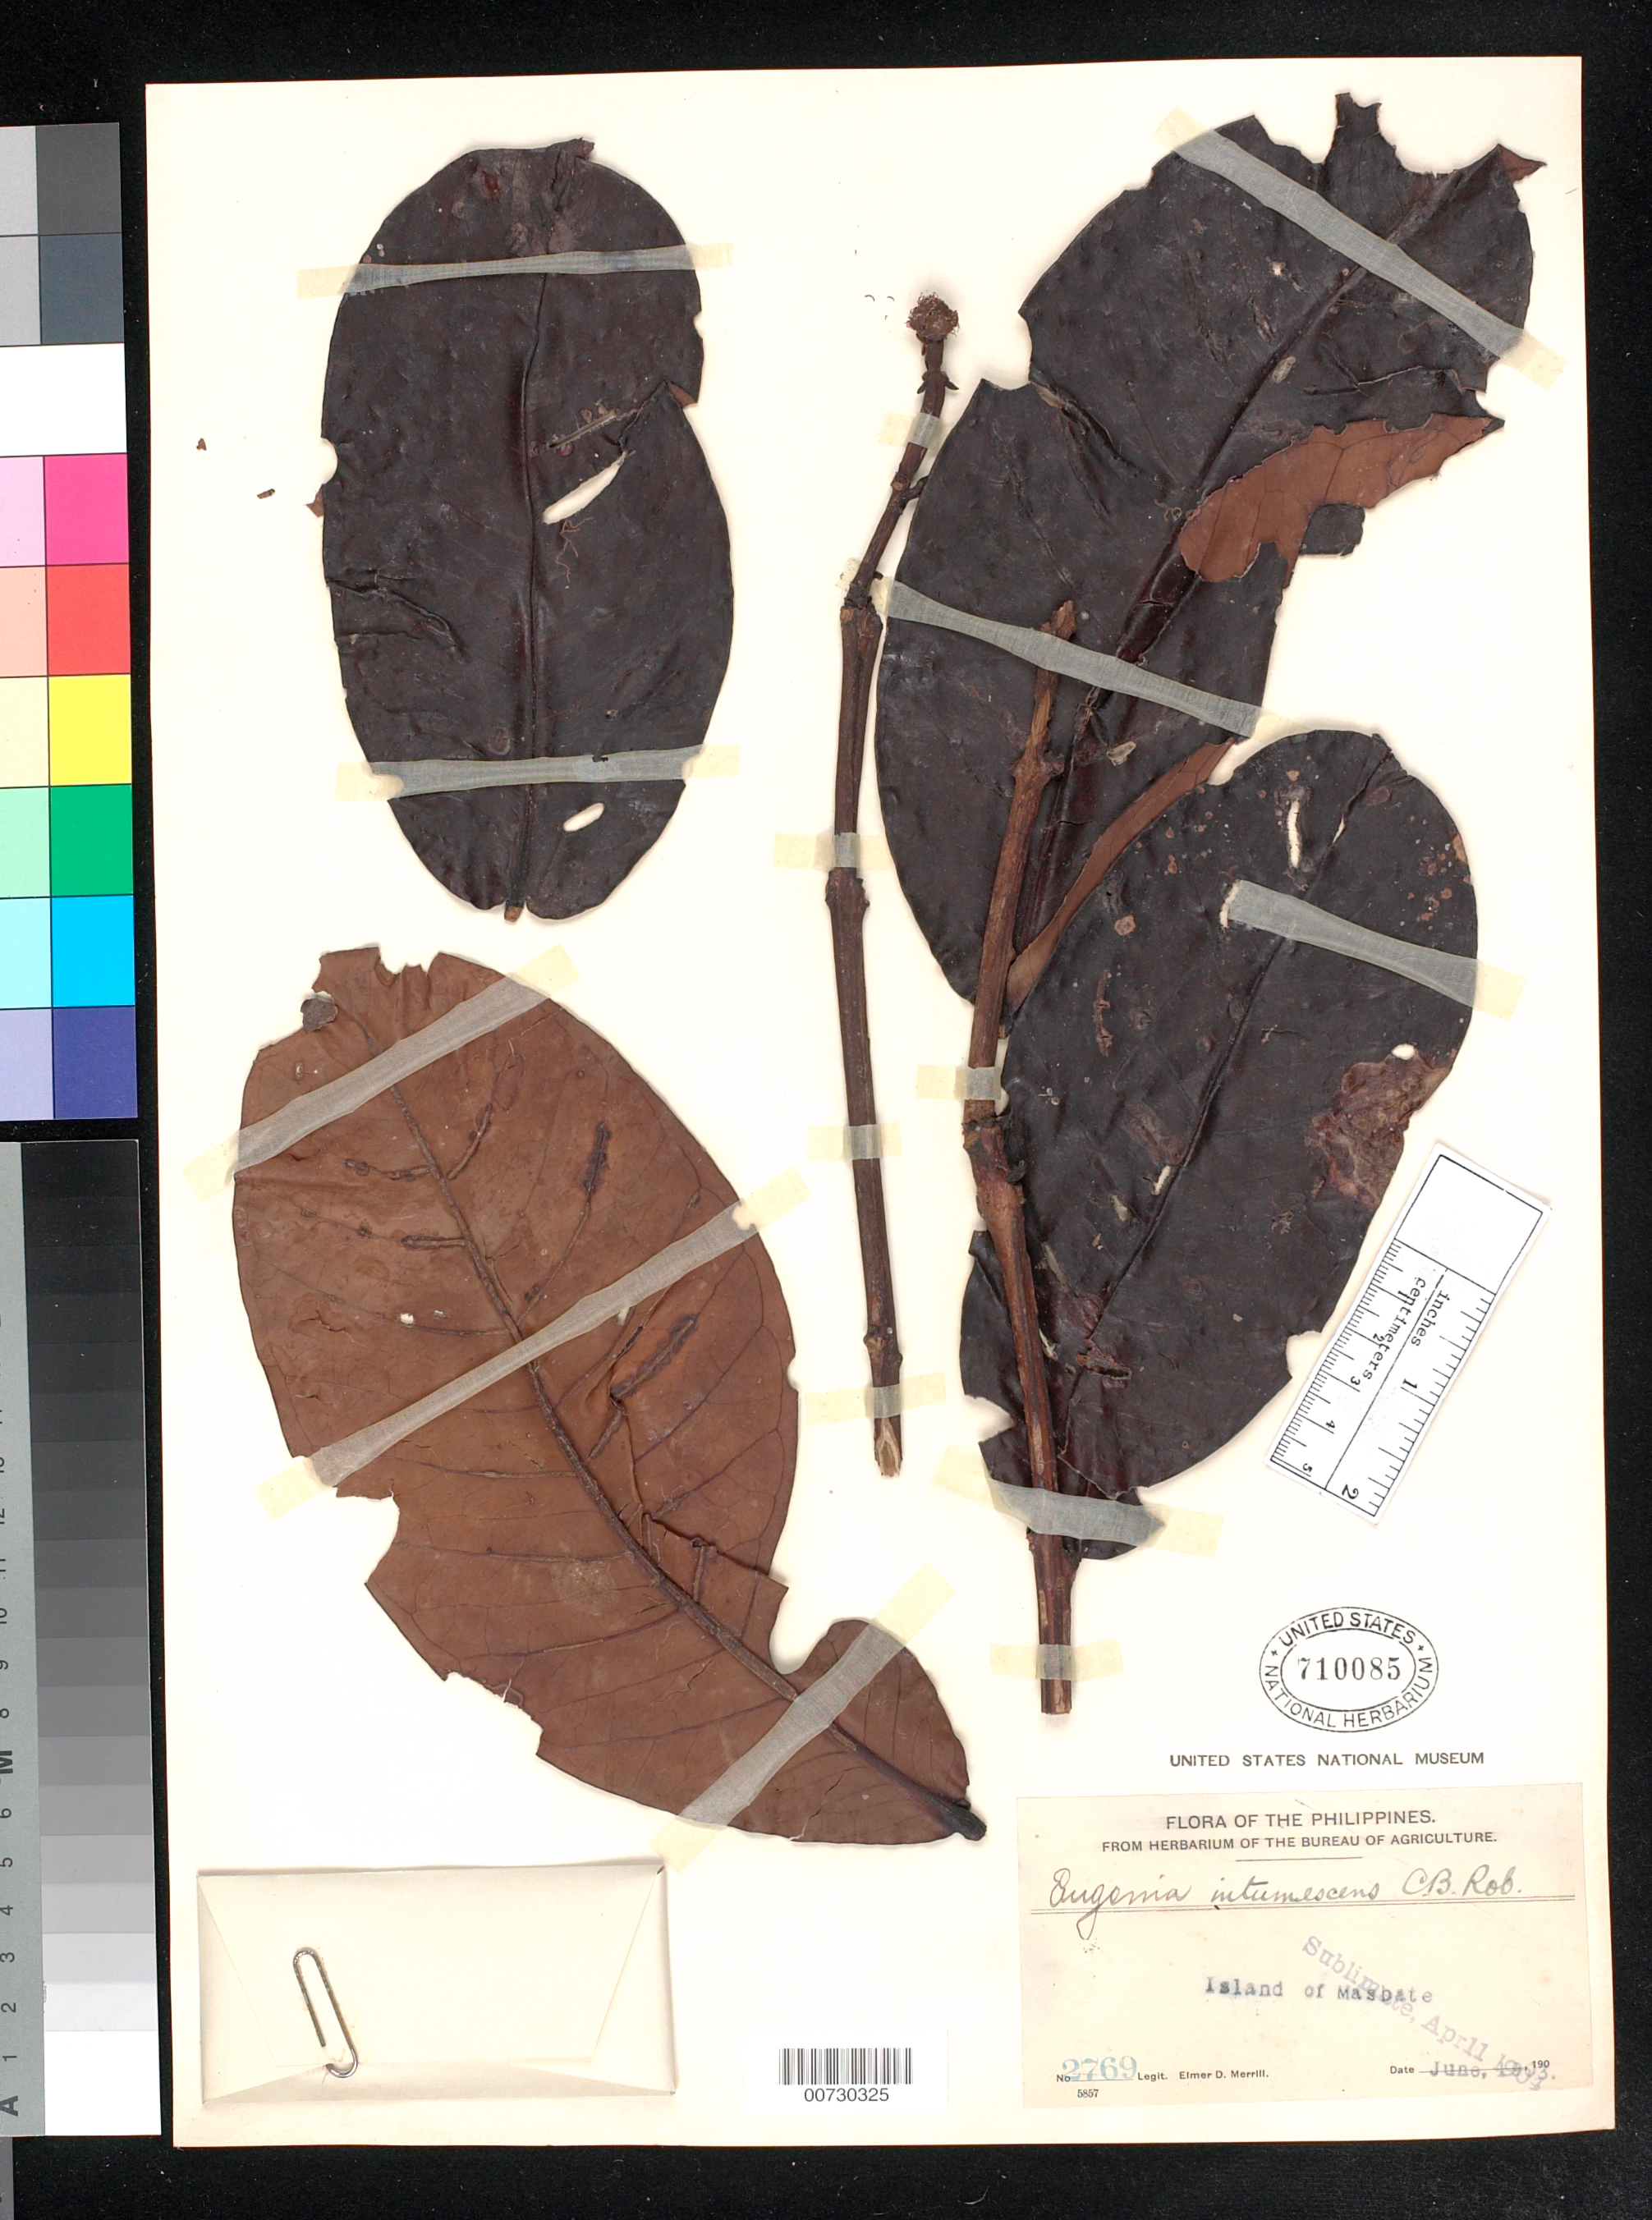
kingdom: Plantae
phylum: Tracheophyta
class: Magnoliopsida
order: Myrtales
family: Myrtaceae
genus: Syzygium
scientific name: Syzygium intumescens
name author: (C.B. Rob.) Merr.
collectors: E. D. Merrill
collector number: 2769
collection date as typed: Jun 1903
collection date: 1903-06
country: Philippines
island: Masbate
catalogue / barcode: US 710085